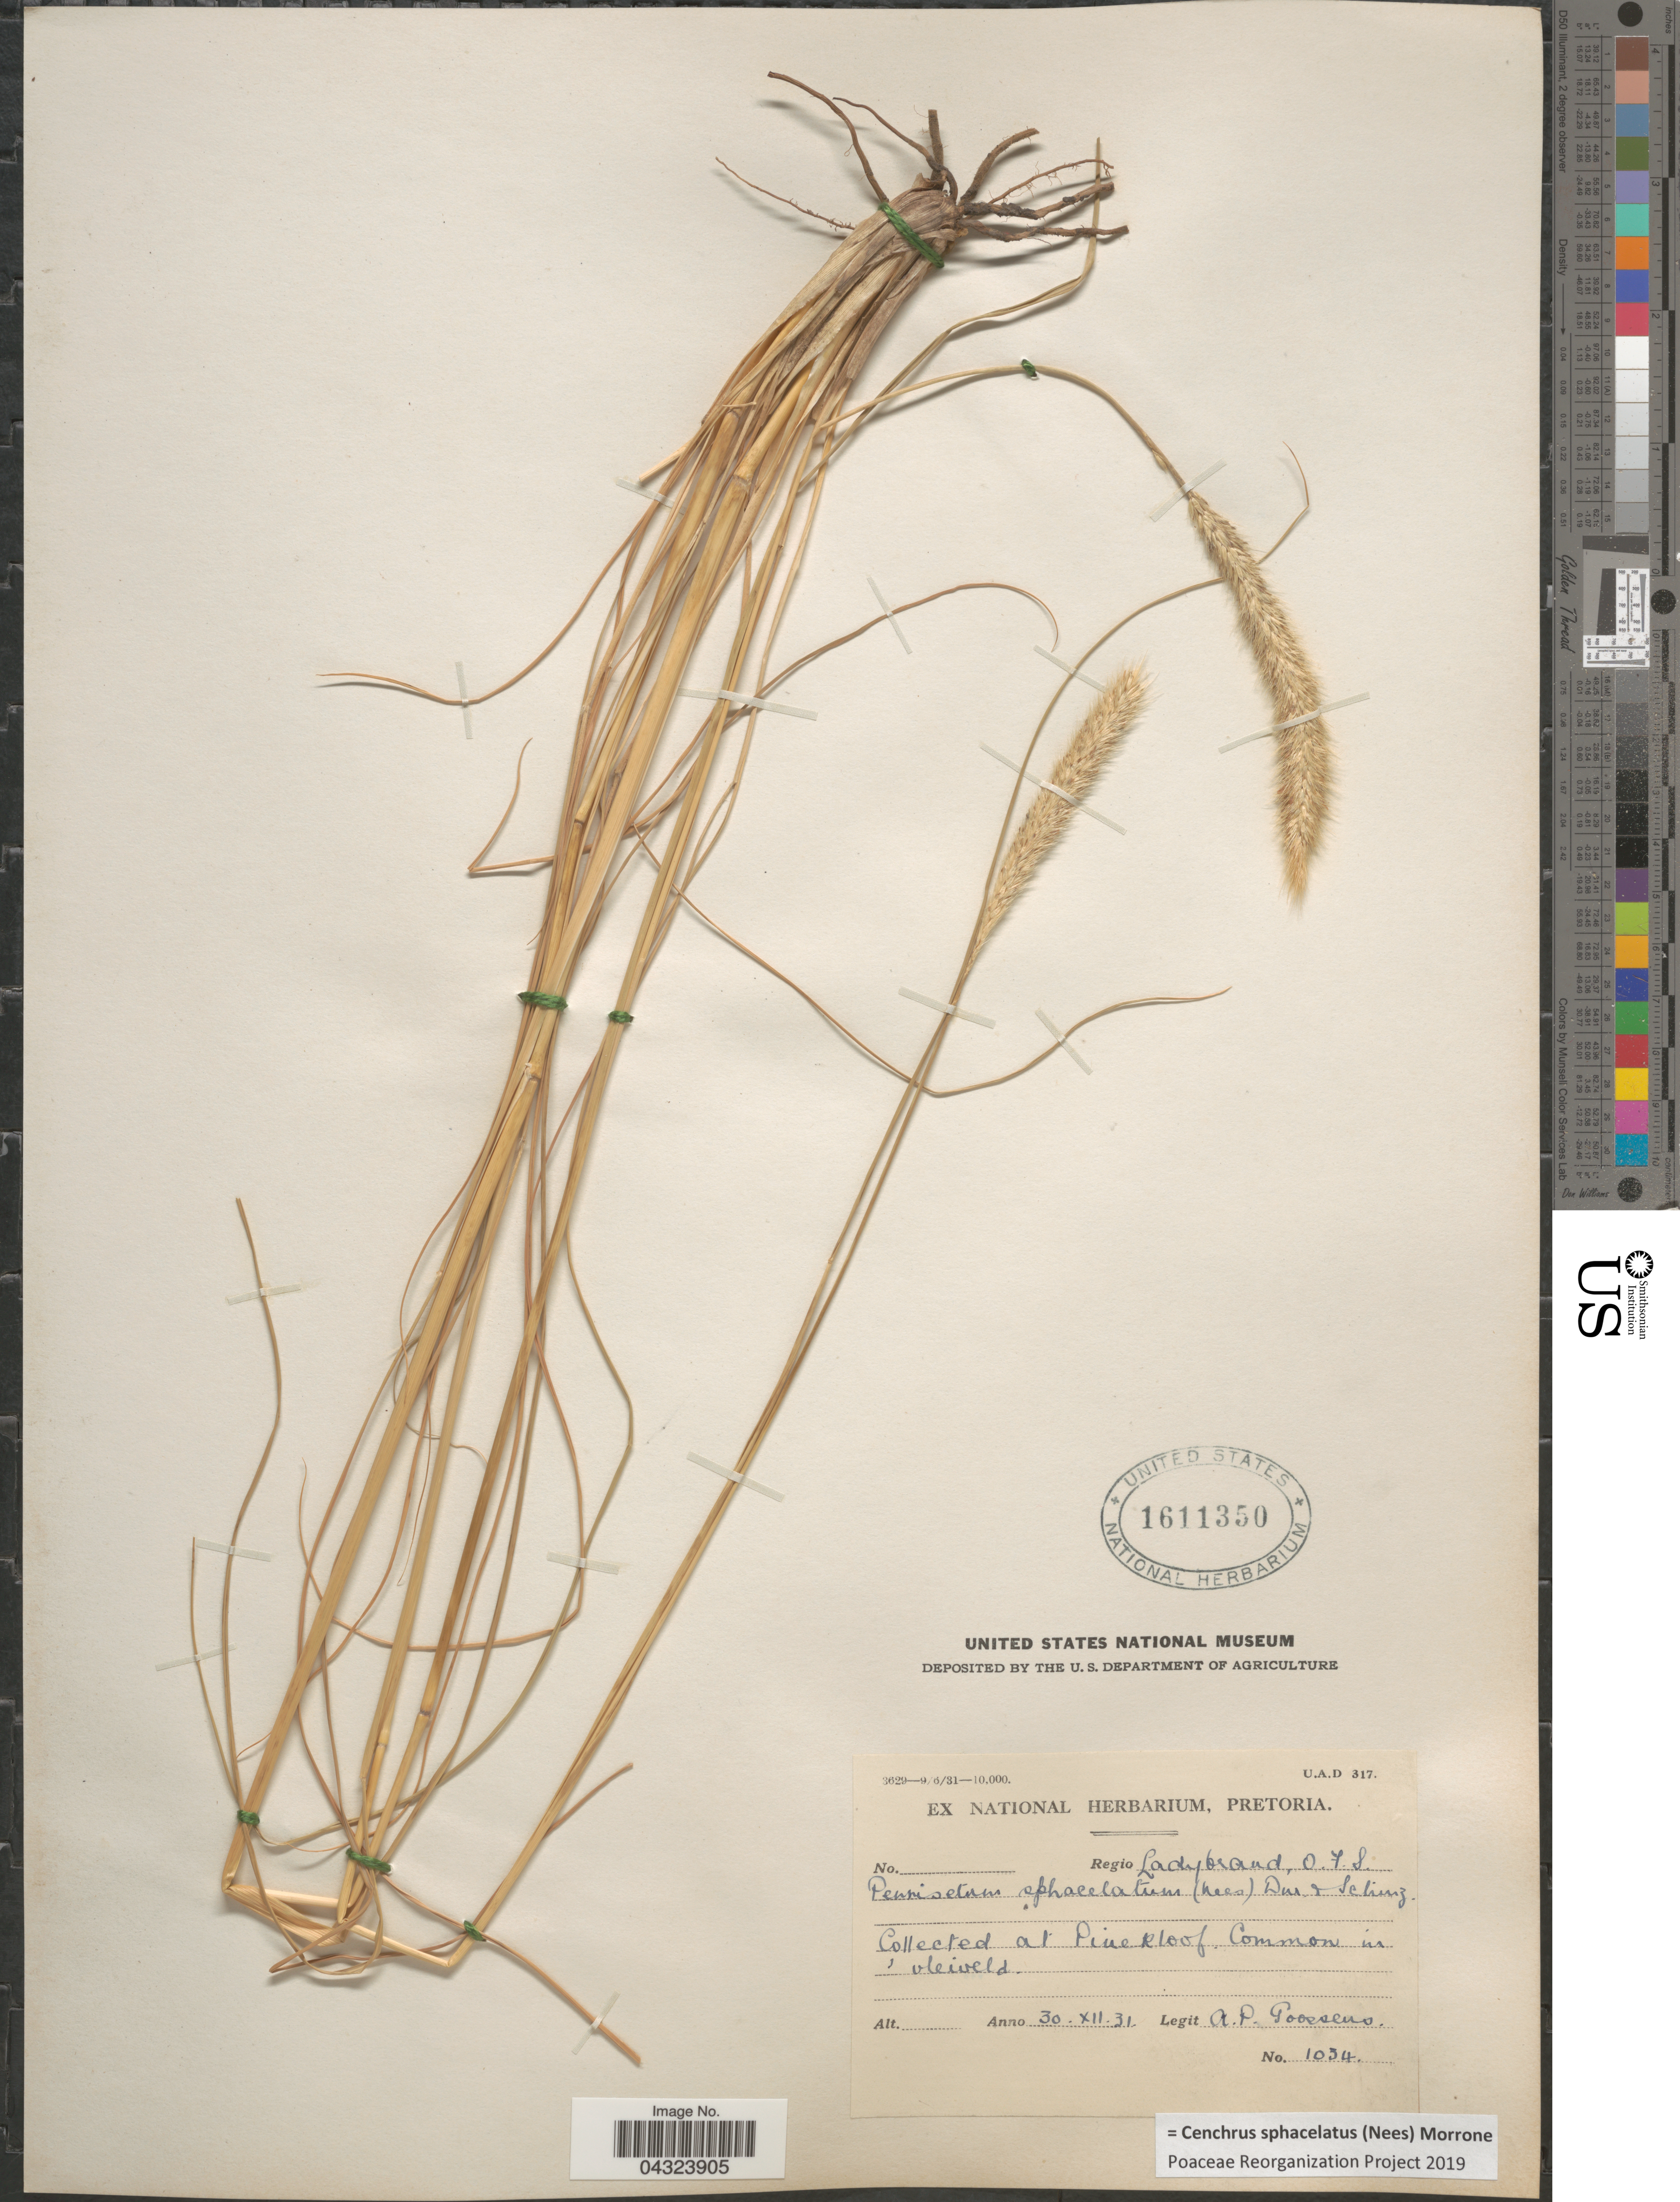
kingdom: Plantae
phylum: Tracheophyta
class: Liliopsida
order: Poales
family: Poaceae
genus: Cenchrus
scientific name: Cenchrus sphacelatus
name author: (Nees) Morrone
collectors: A. P. G. Goossens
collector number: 1034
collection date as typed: Transcribed d/m/y: 30/12/31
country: South Africa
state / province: Free State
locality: Regio Ladybrand, O. F. S. At Pinekloof.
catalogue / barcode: US 1611350